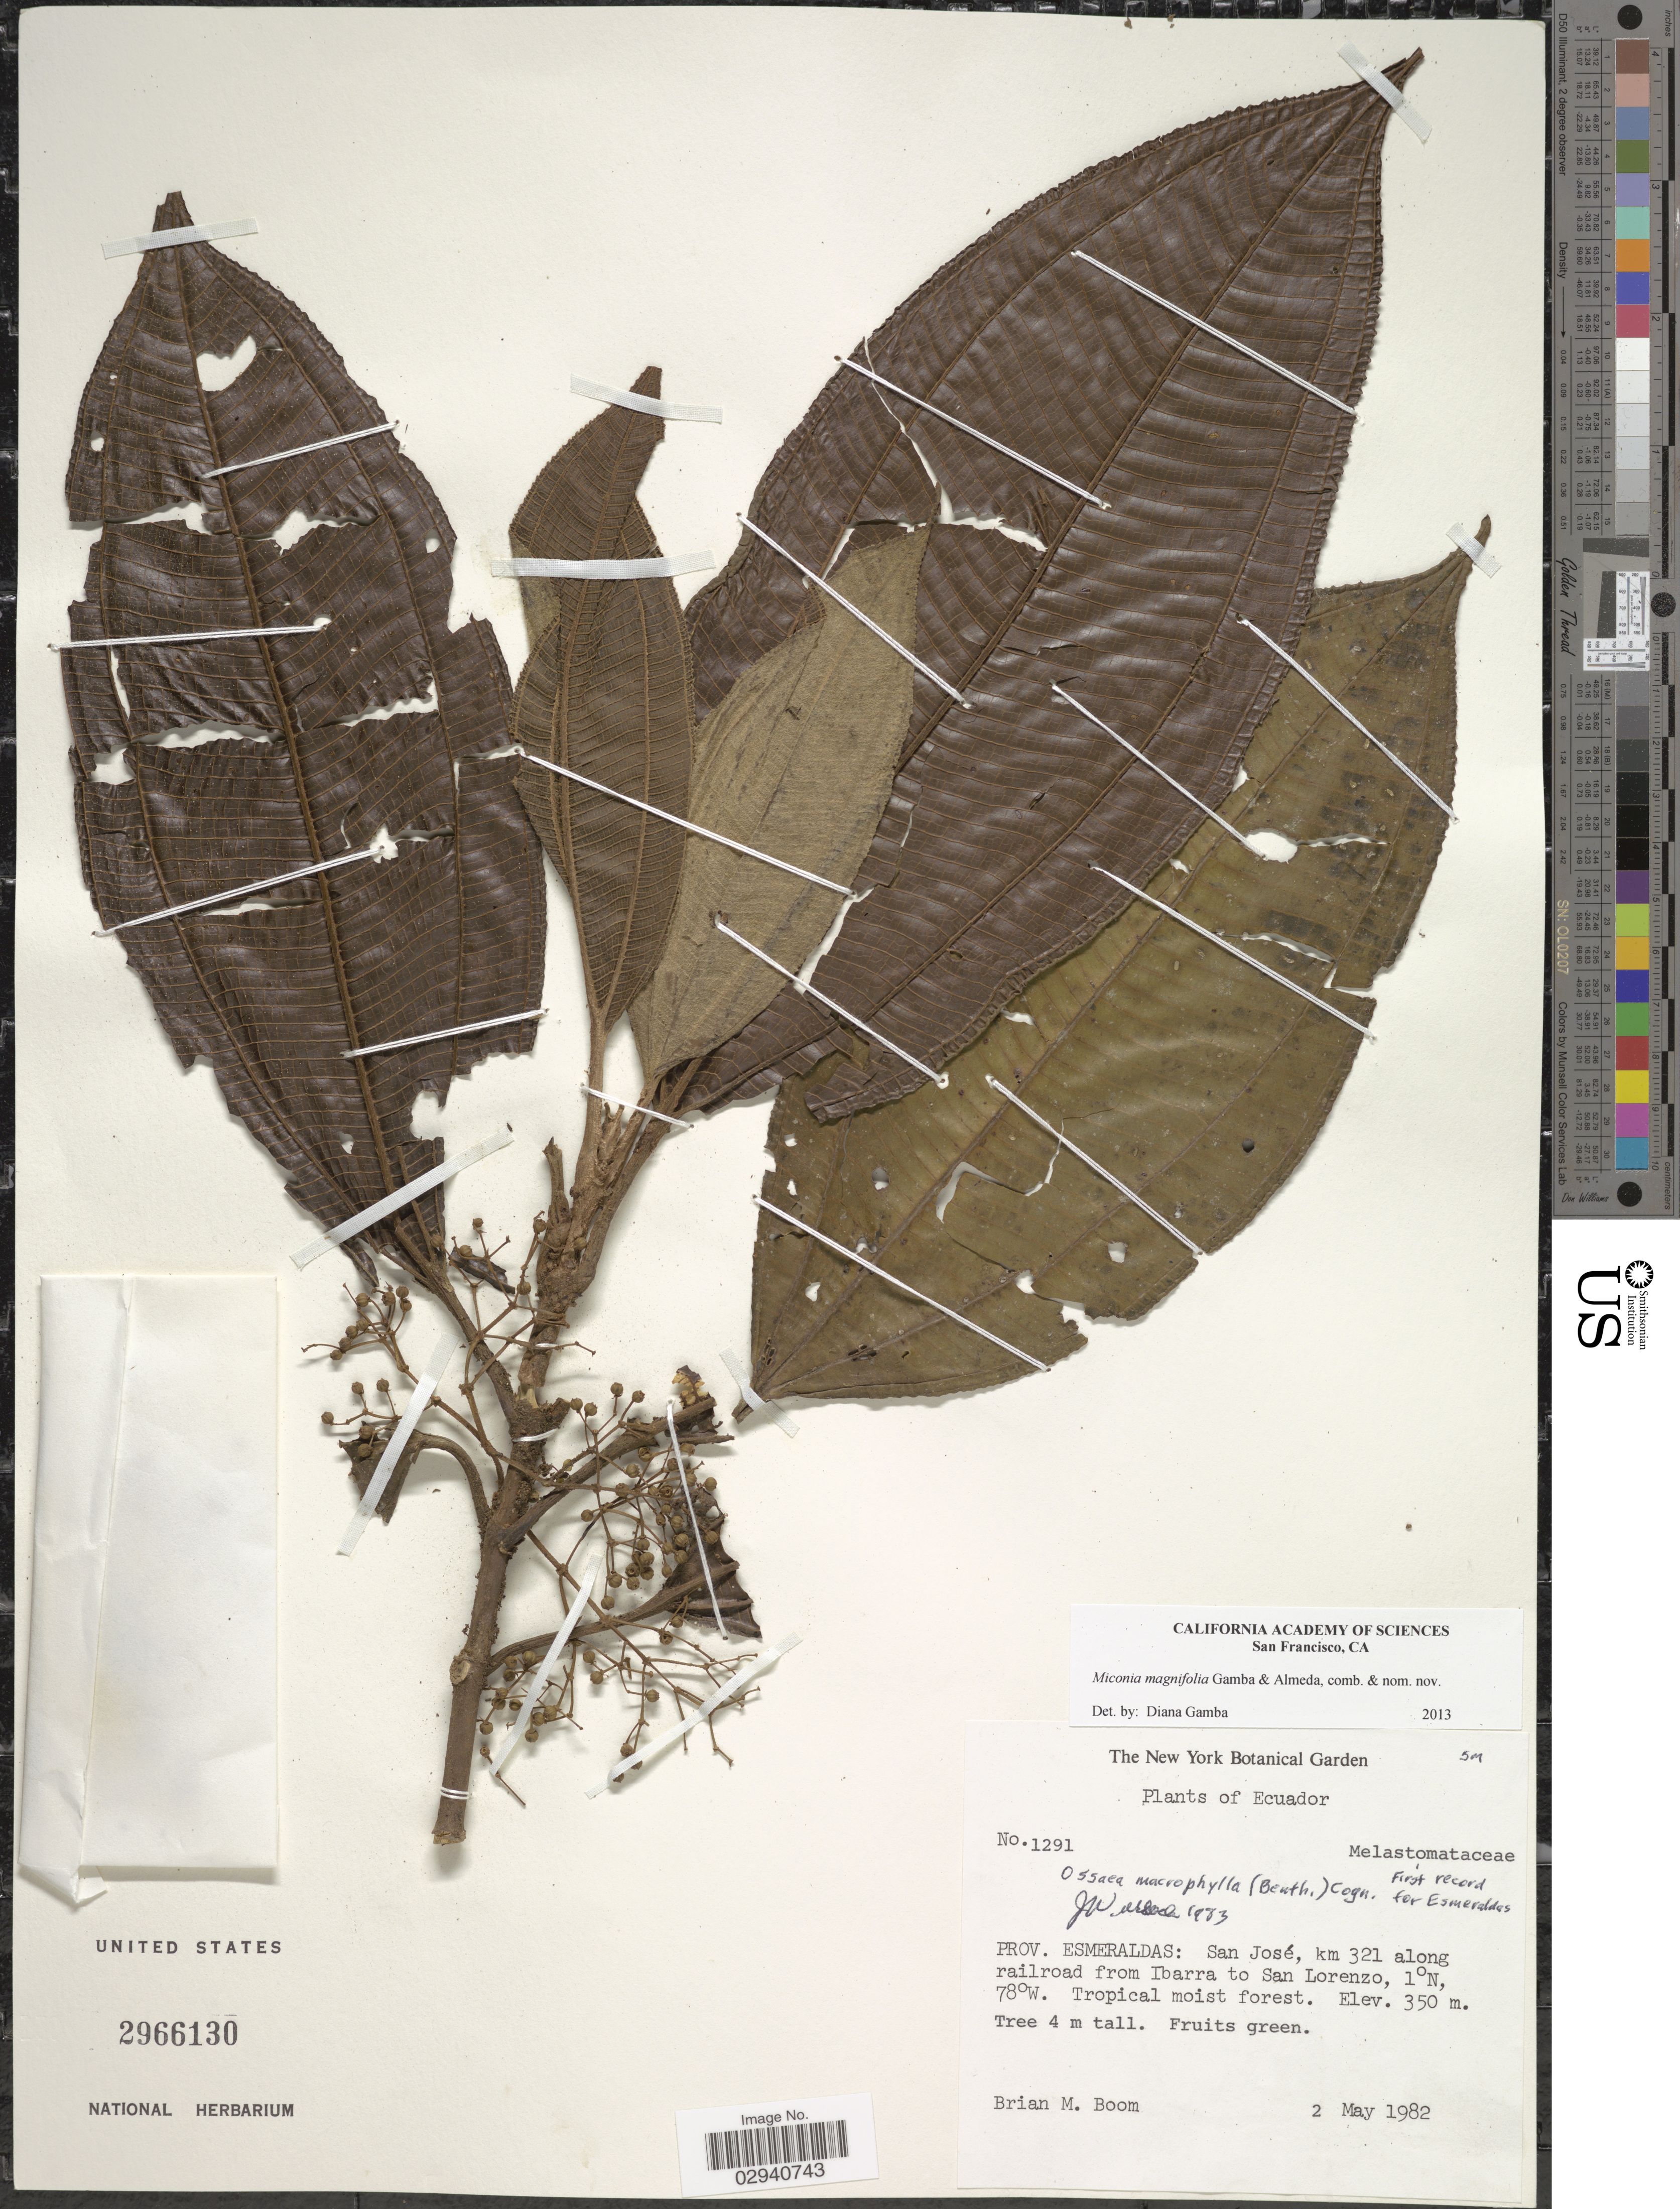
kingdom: Plantae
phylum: Tracheophyta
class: Magnoliopsida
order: Myrtales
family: Melastomataceae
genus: Miconia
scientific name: Miconia magnifolia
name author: Gamba & Almeda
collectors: B. M. Boom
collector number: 1291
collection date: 1982-05-02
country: Ecuador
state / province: Esmeraldas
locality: San José, km 321 along railroad from Ibarra to San Lorenzo.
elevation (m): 350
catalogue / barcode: US 2966130